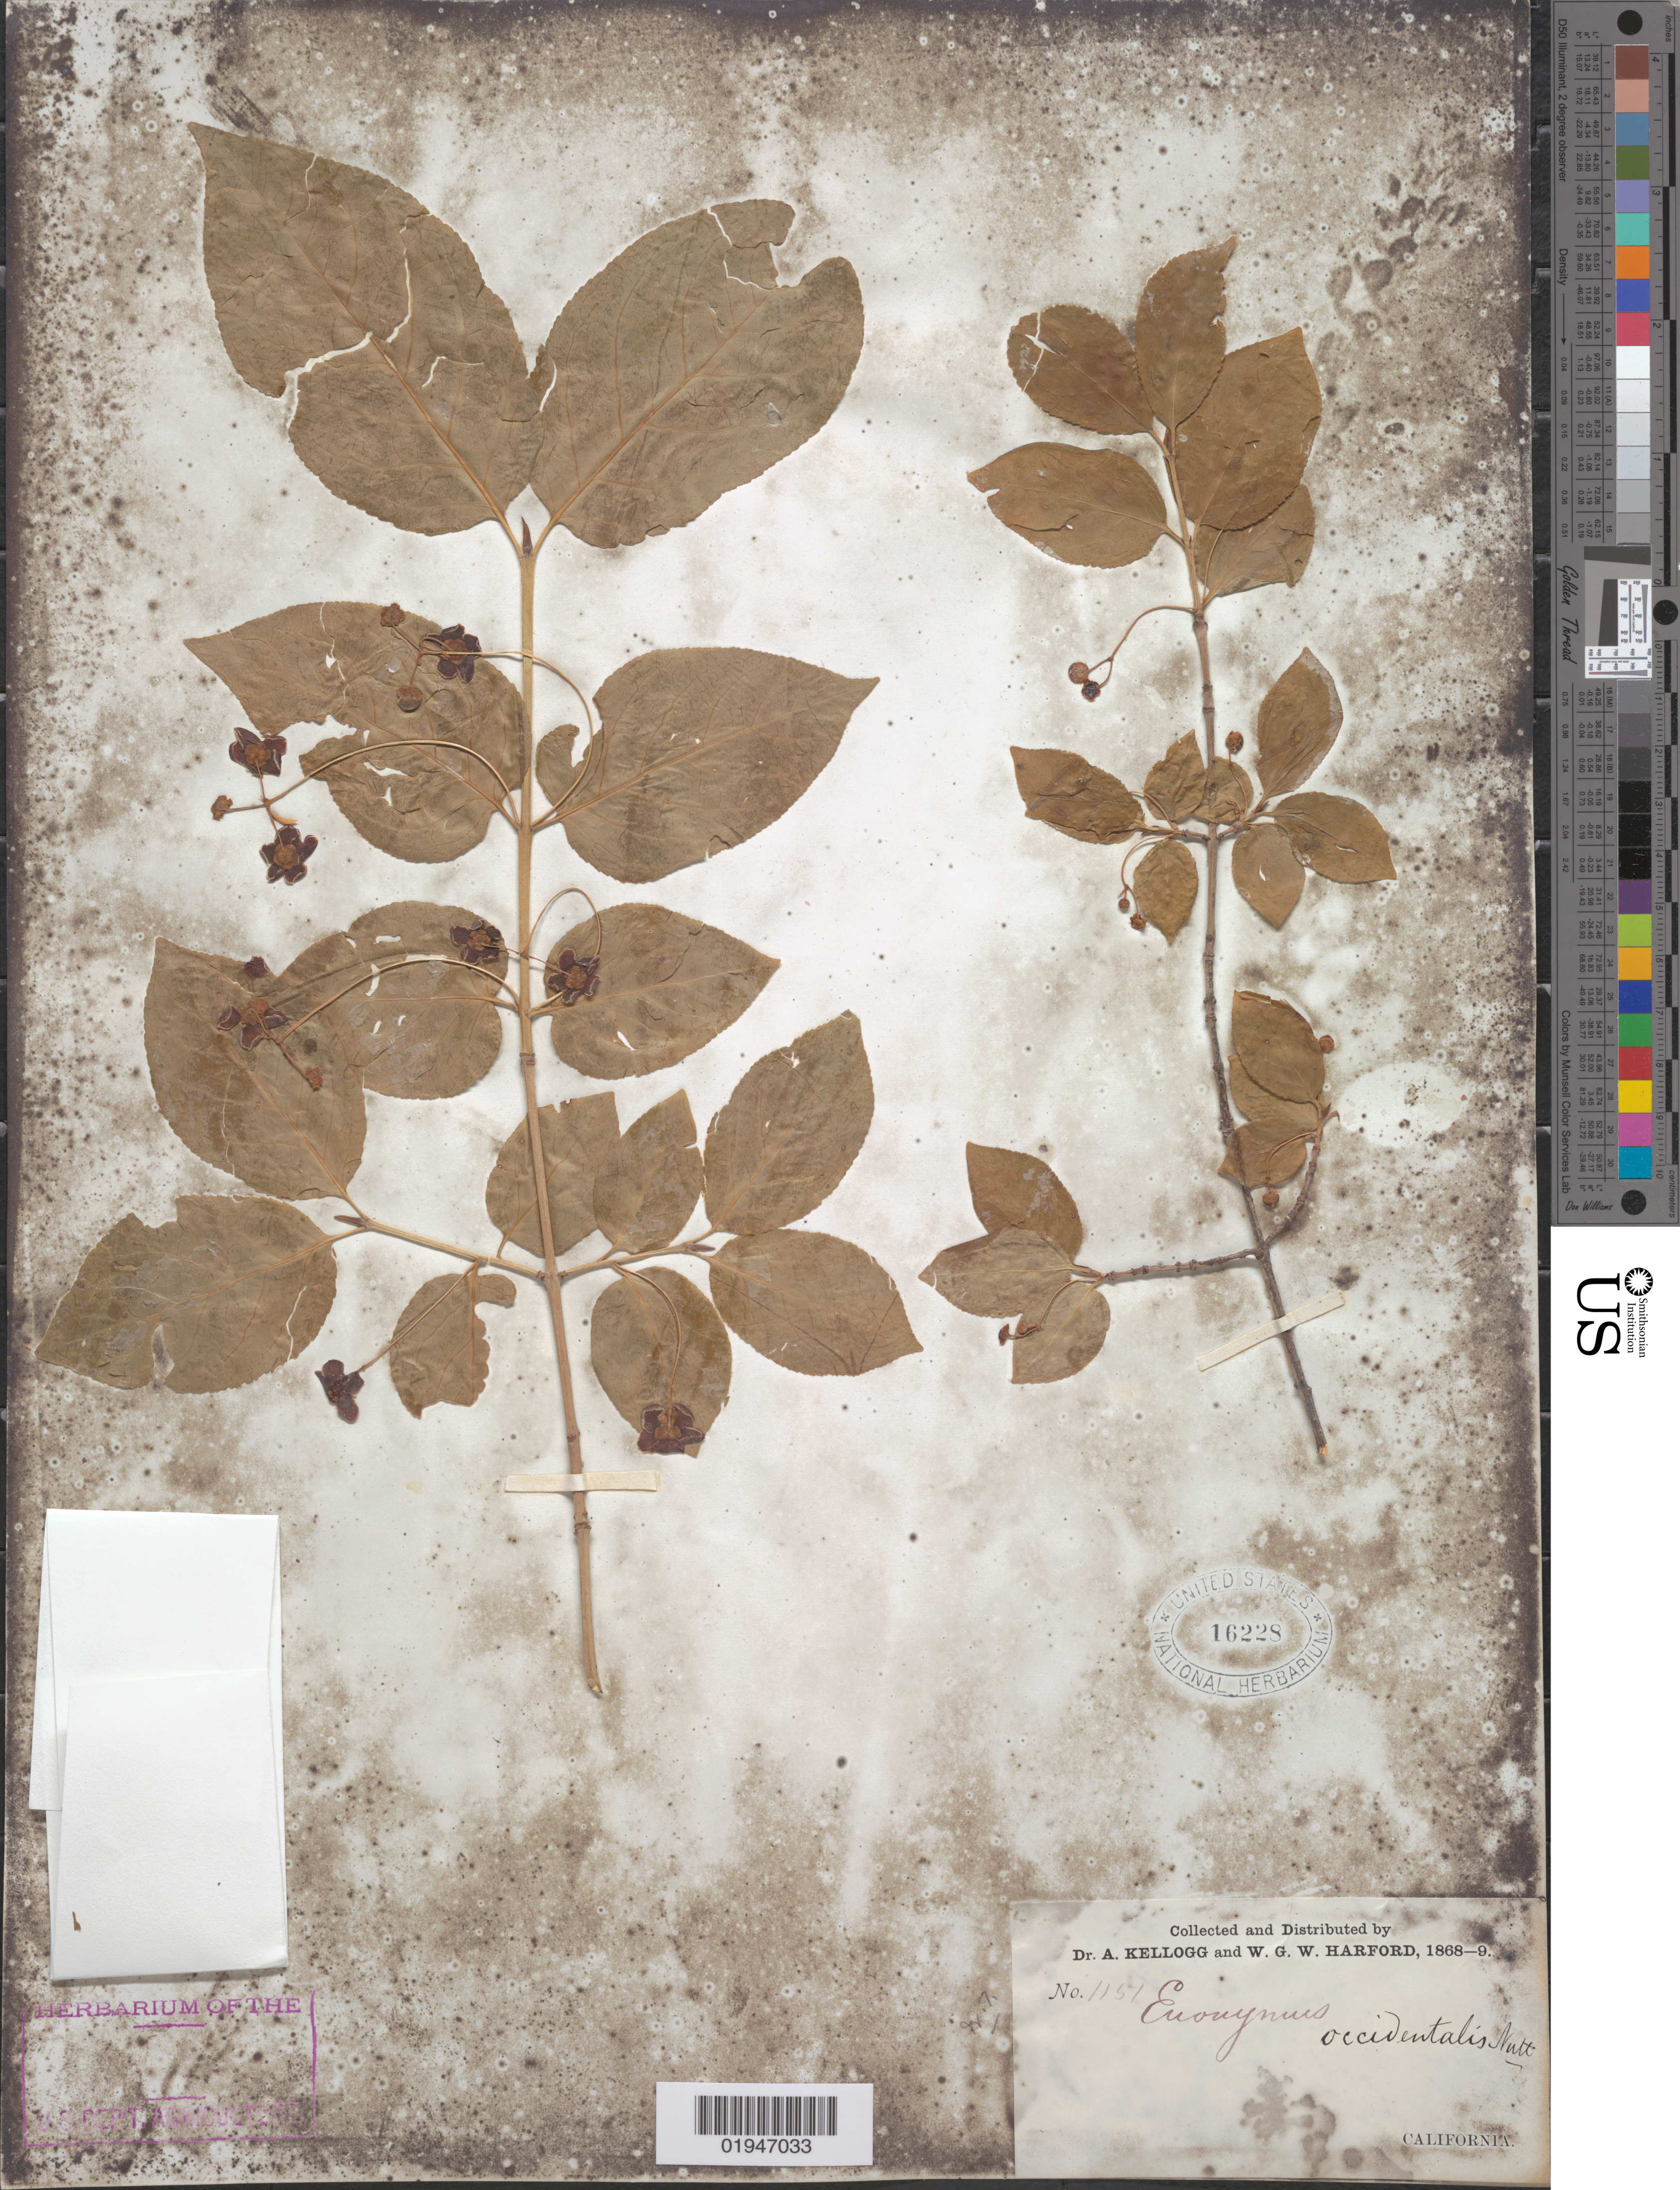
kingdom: Plantae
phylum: Tracheophyta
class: Magnoliopsida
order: Celastrales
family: Celastraceae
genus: Euonymus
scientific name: Euonymus occidentalis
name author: Nutt. ex Torr.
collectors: A. Kellogg & W. G. W. Harford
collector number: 1151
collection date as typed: ---1868 to -- --- 1869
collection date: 1868/1869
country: United States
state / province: California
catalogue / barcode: US 16228